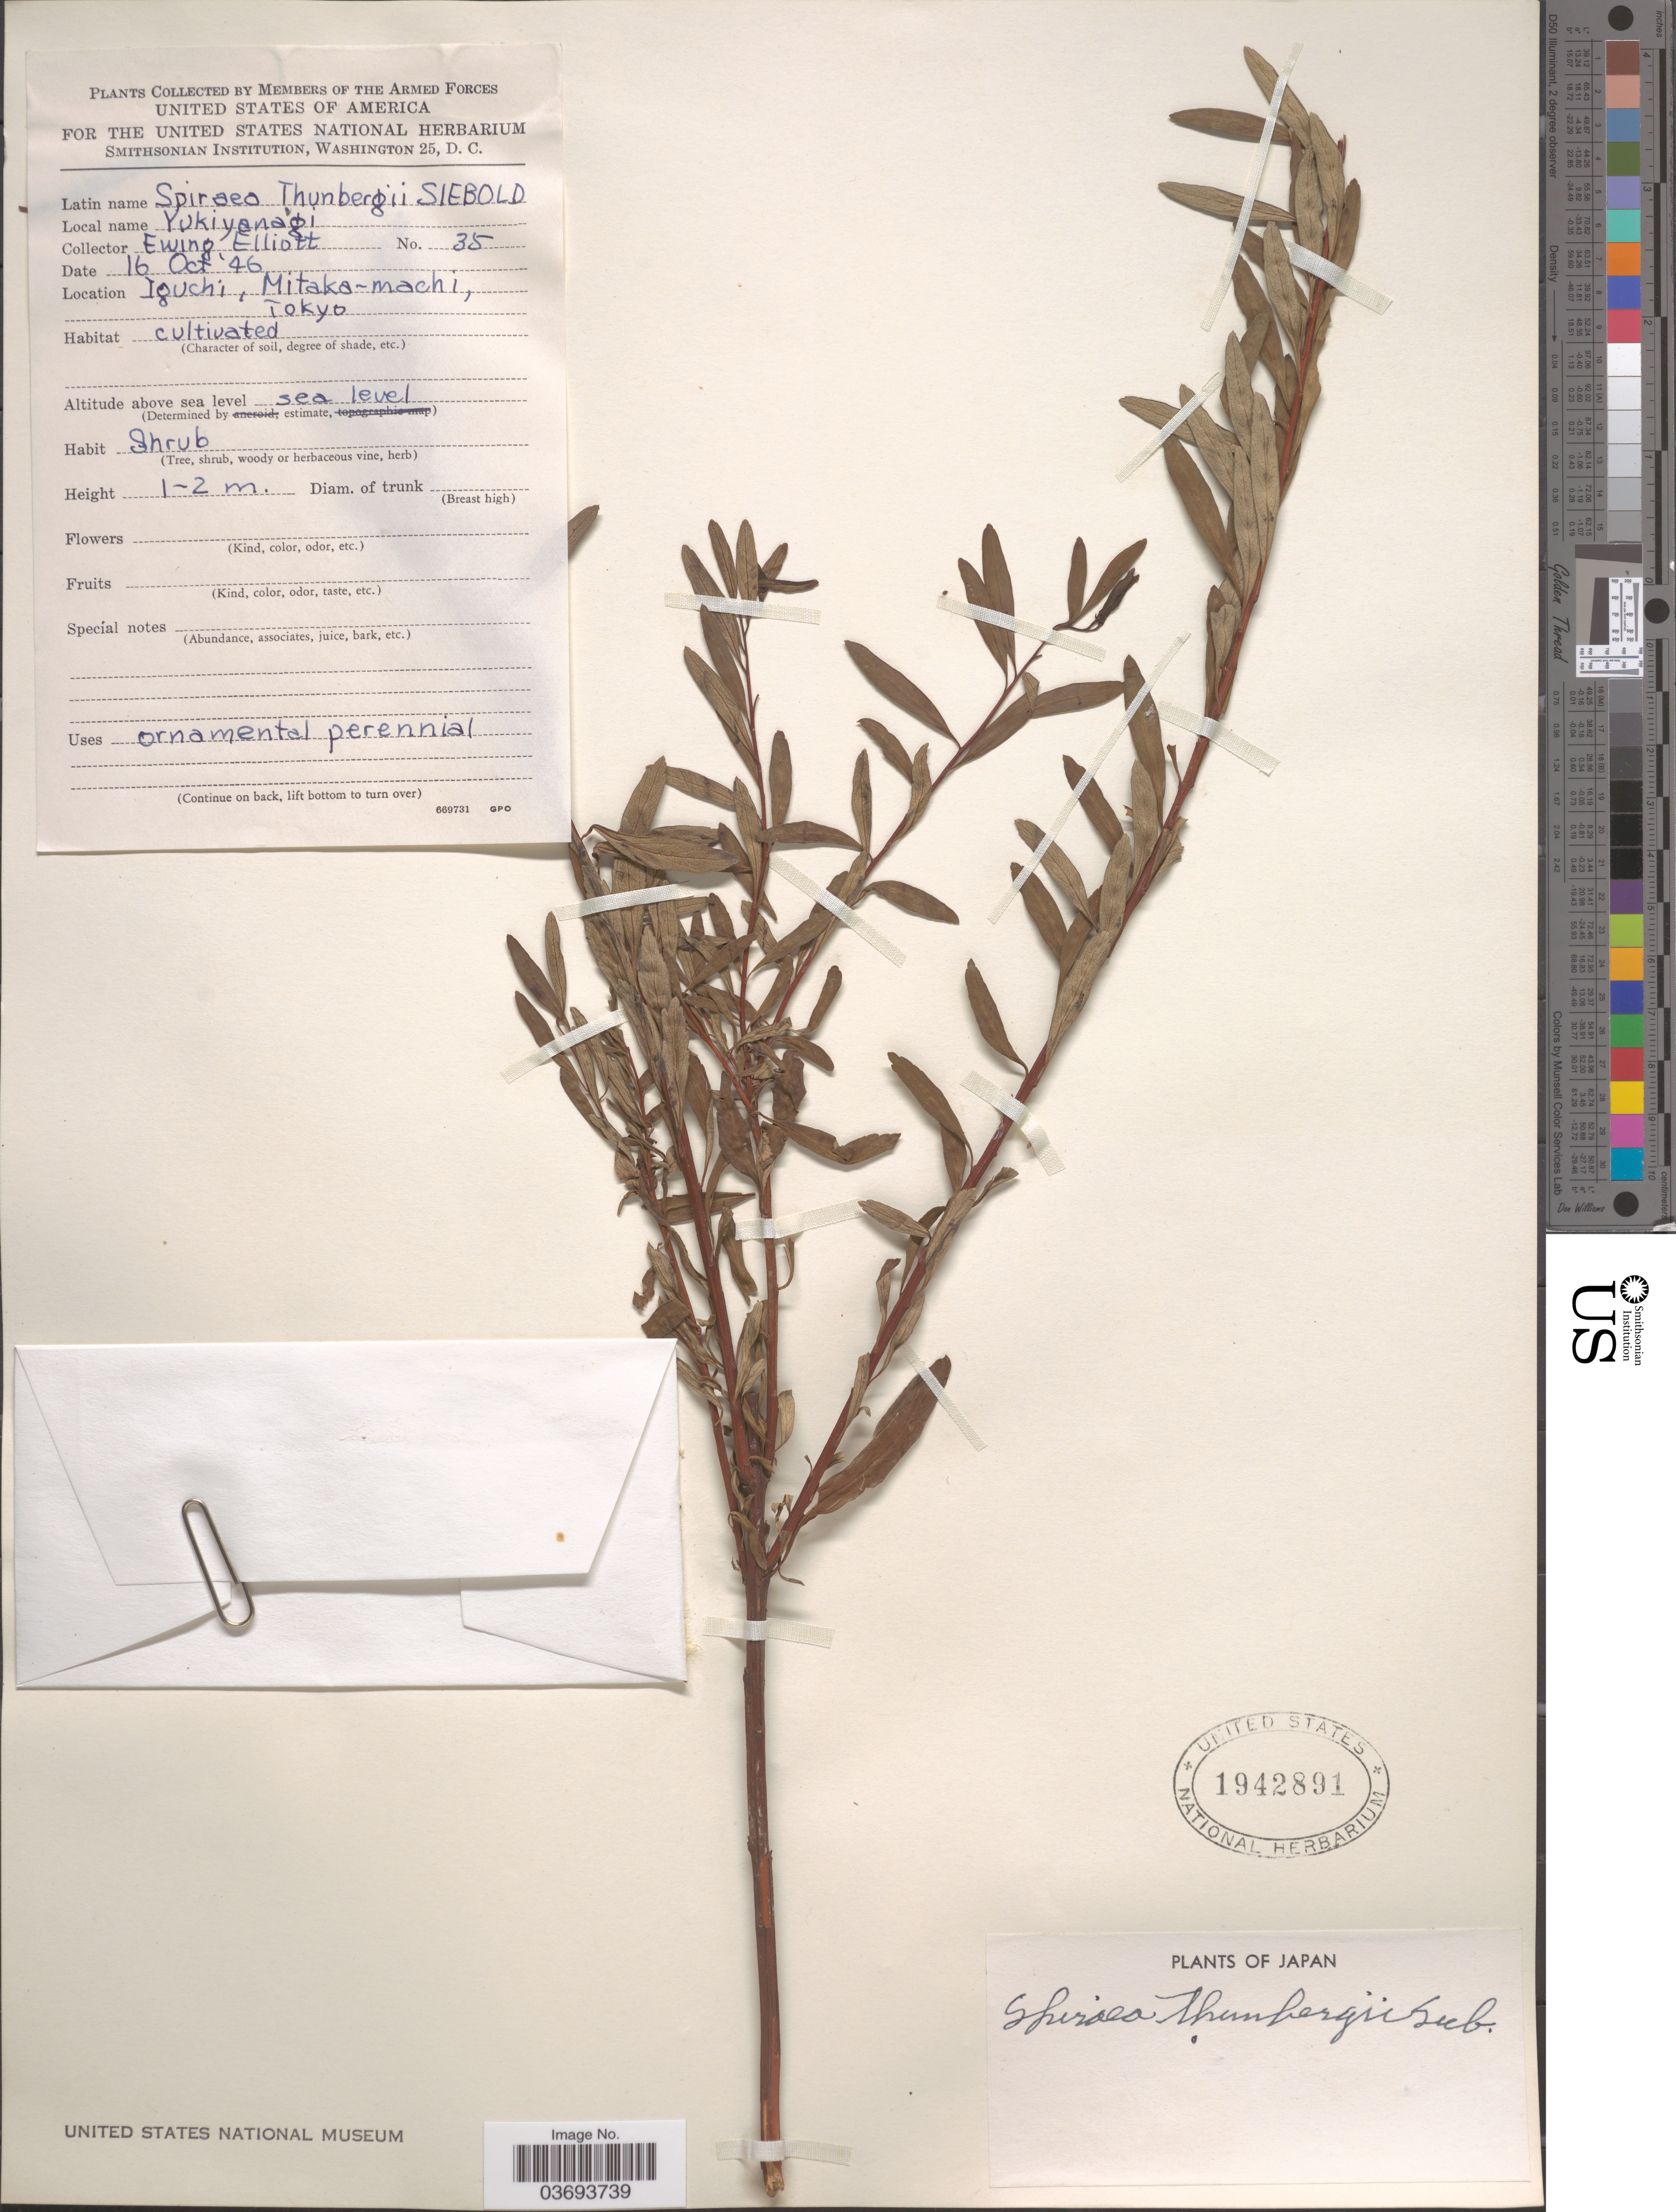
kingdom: Plantae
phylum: Tracheophyta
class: Magnoliopsida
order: Rosales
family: Rosaceae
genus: Spiraea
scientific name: Spiraea thunbergii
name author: Siebert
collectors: E. Elliott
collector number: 35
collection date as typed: Transcribed d/m/y: 16/10/46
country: Japan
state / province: Tokyo, Federal City of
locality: Iquchi, Mitaka-machi, Tokyo.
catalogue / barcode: US 1942891